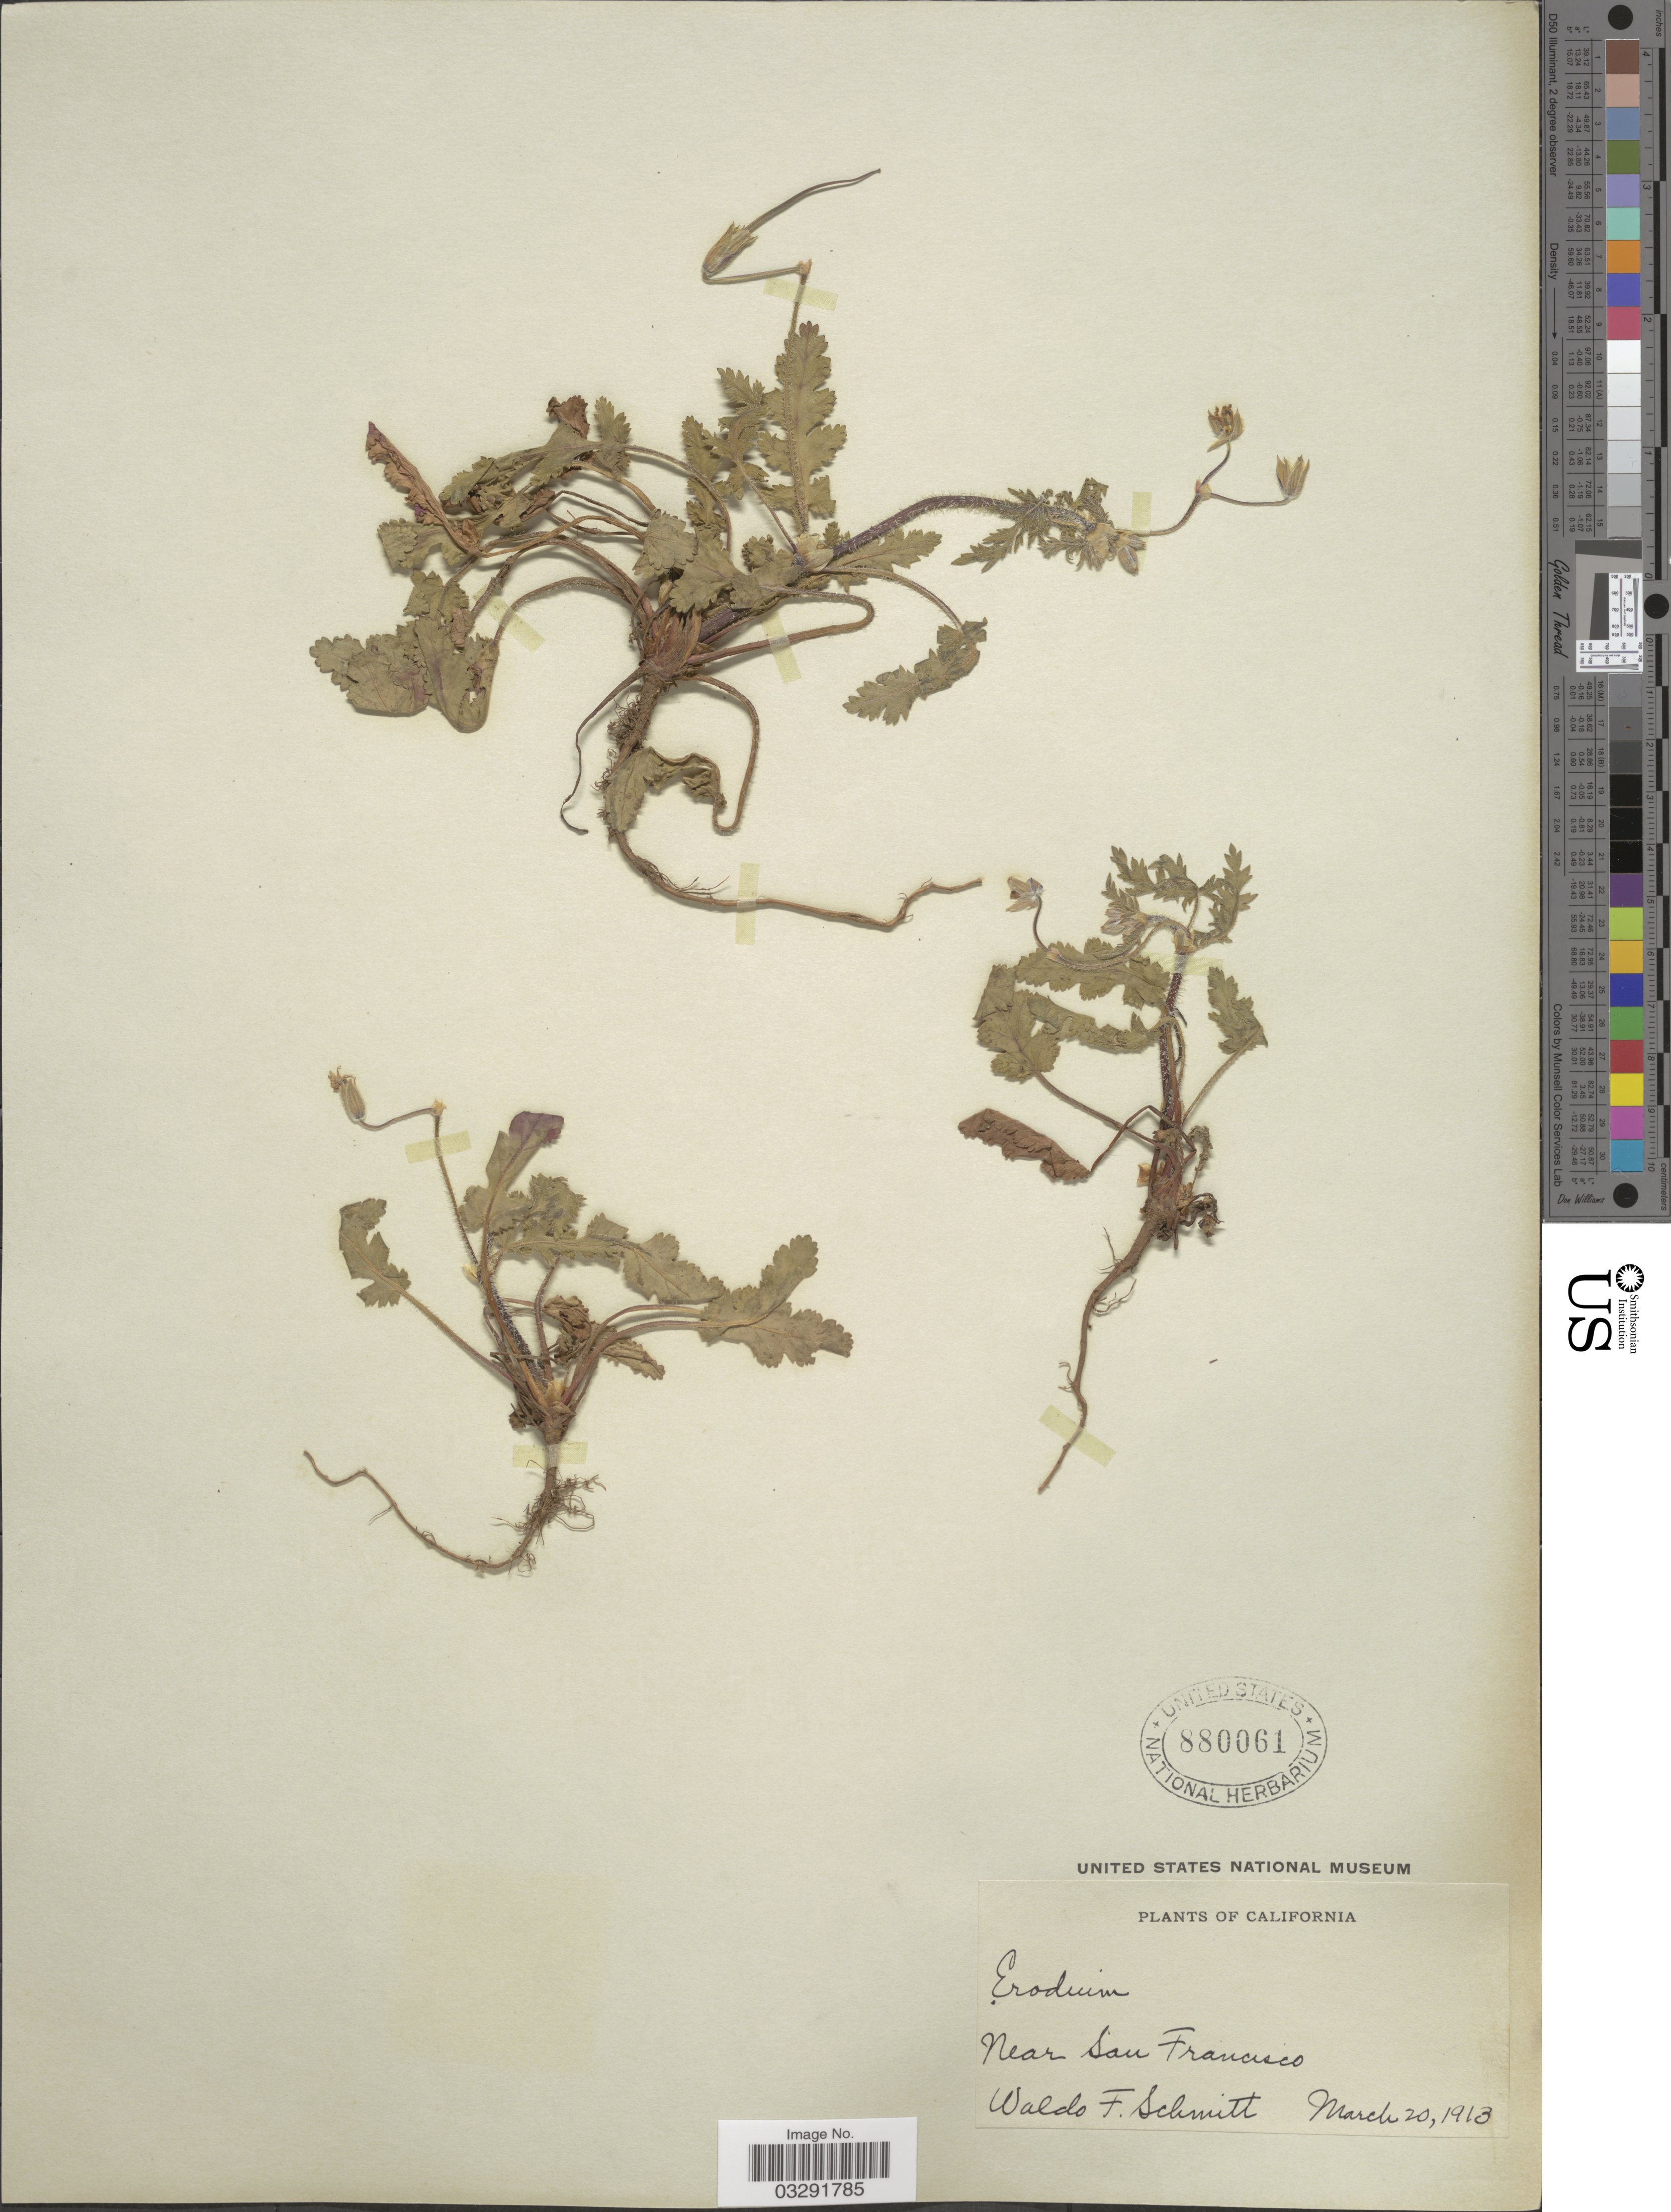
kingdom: Plantae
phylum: Tracheophyta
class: Magnoliopsida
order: Geraniales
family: Geraniaceae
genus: Erodium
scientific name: Erodium botrys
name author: (Cav.) Bertol.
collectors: W. F. Schmitt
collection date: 1913-03-20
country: United States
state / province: California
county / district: San Francisco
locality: Near San Francisco.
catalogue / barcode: US 880061